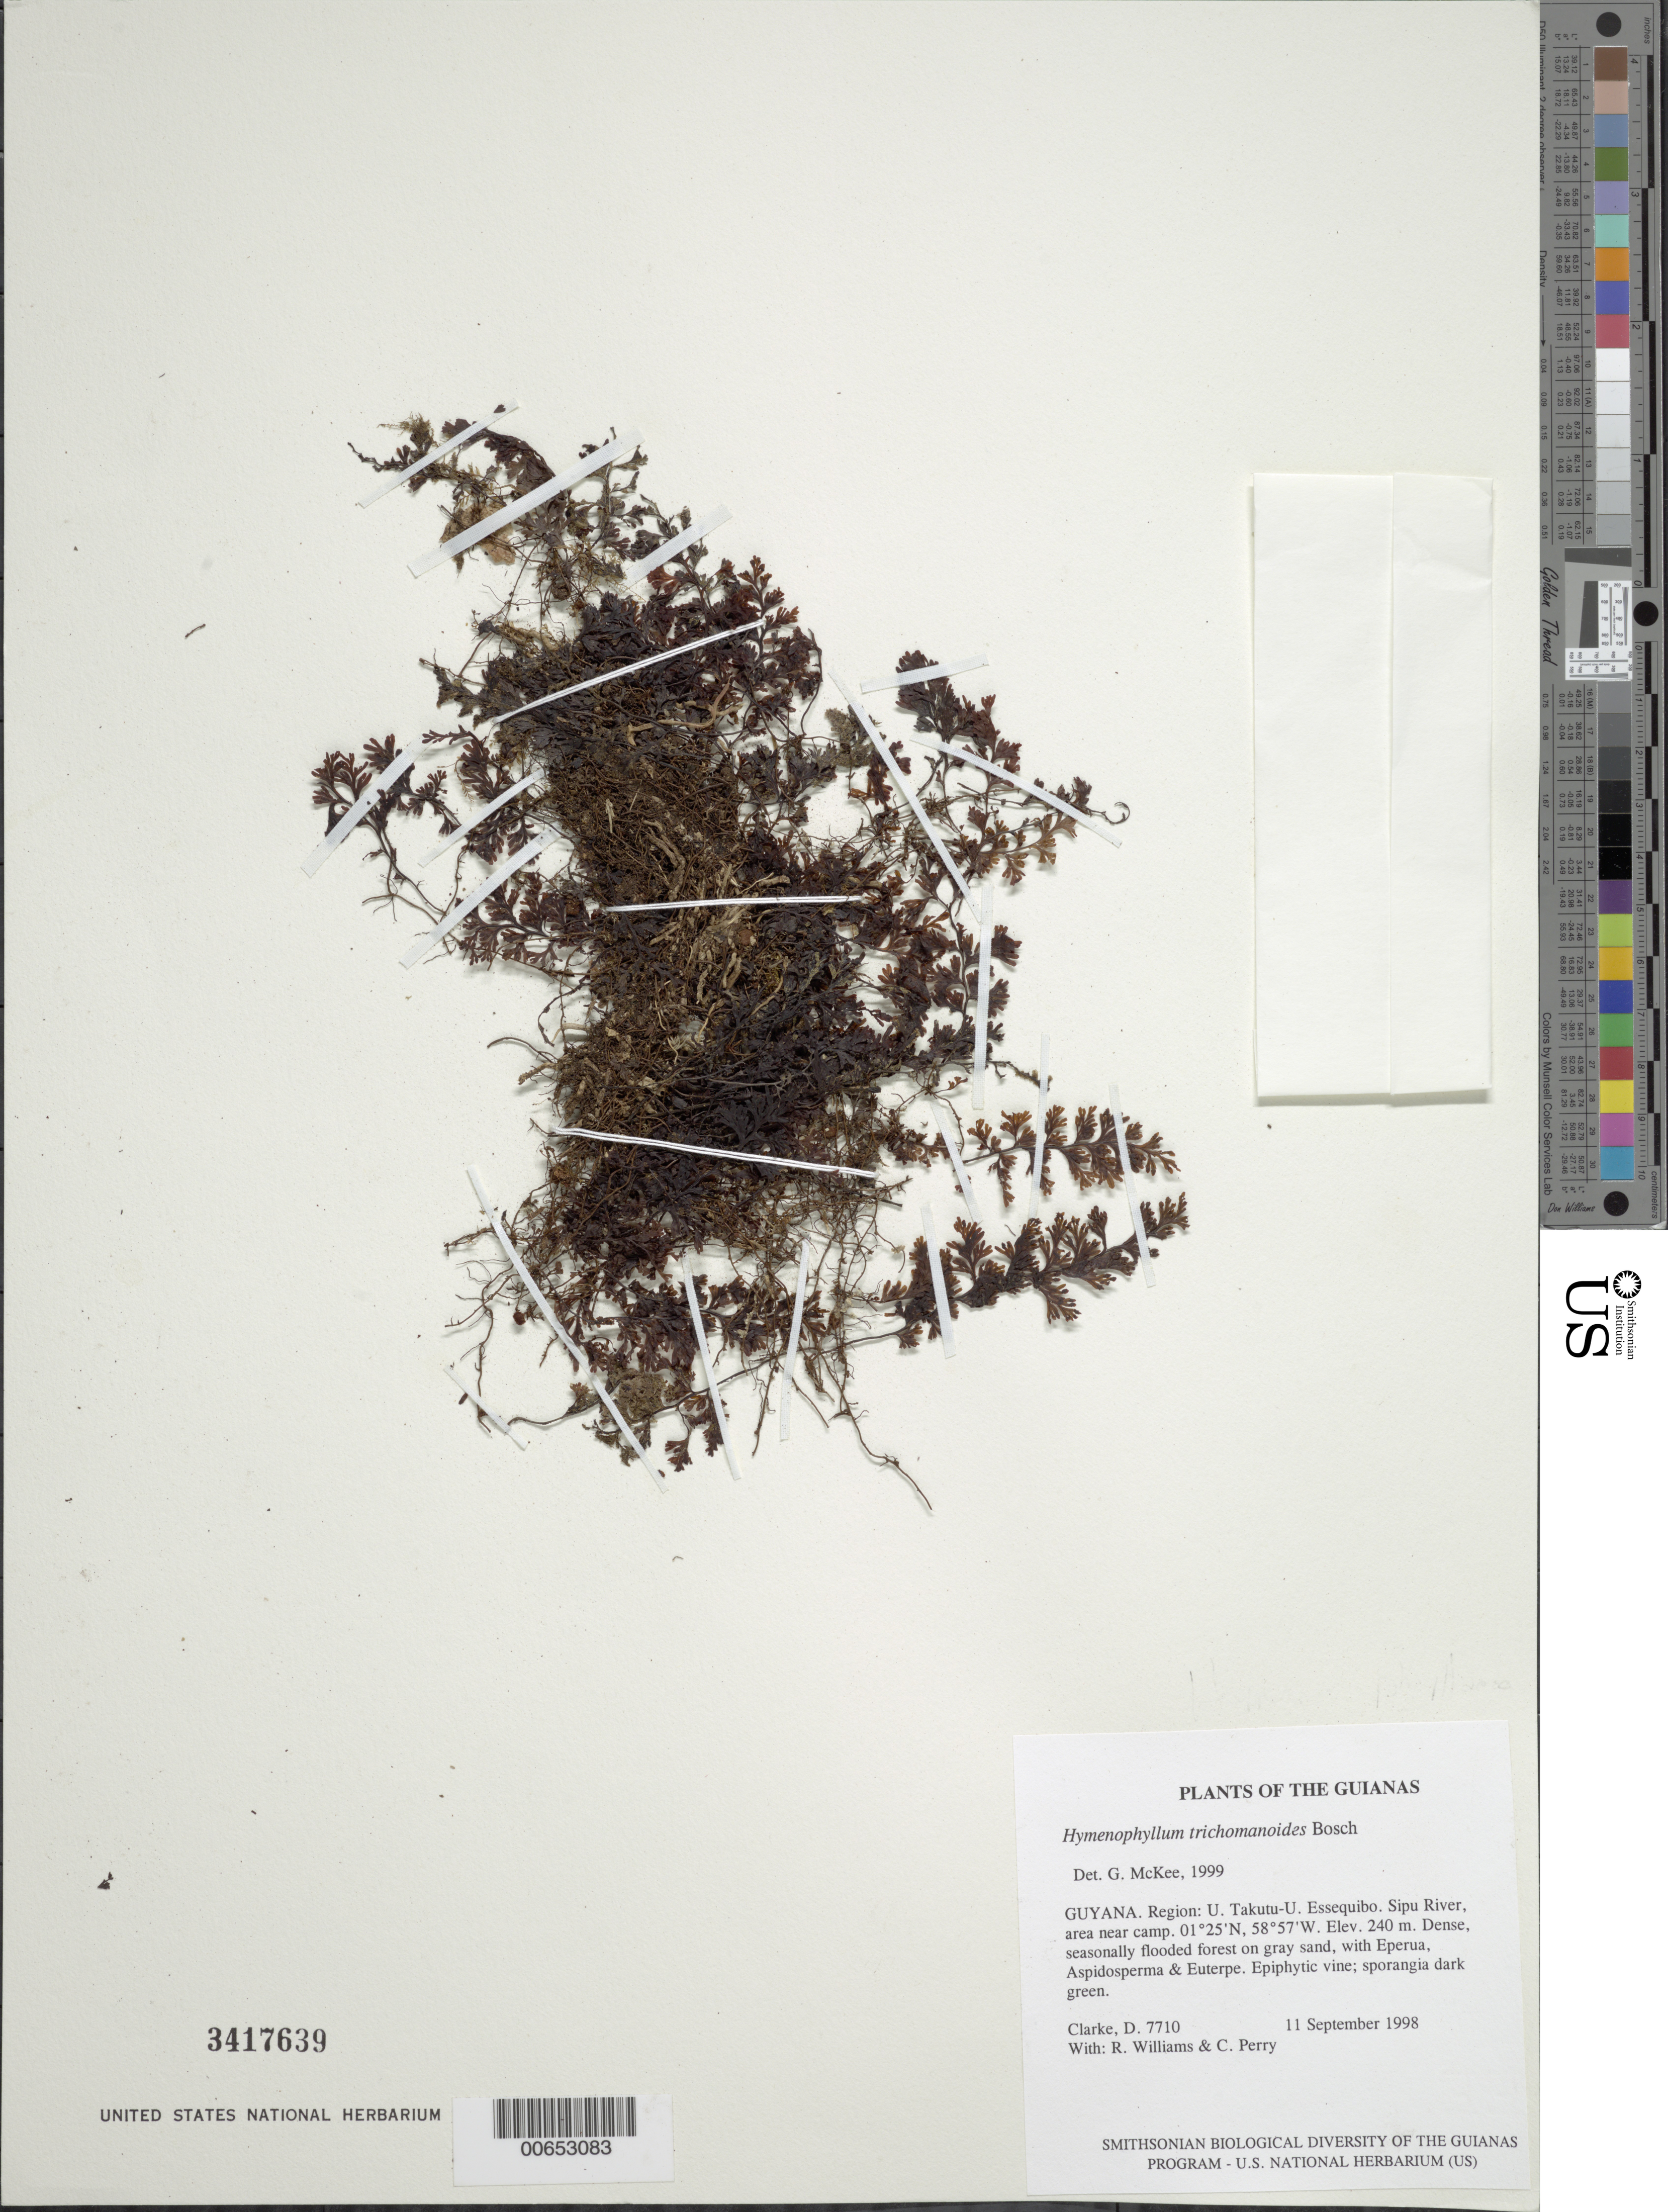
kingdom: Plantae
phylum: Tracheophyta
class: Polypodiopsida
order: Hymenophyllales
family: Hymenophyllaceae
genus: Hymenophyllum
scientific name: Hymenophyllum trichomanoides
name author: Bosch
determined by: McKee, G. S., (US), NMNH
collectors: H. D. Clarke, R. Williams & C. Perry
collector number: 7710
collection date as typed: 11 September 1998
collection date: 1998-09-11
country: Guyana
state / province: U. Takutu-U. Essequibo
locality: Sipu River, area near camp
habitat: Dense, seasonally flooded forest on gray sand, with Eperua, Aspidosperma & Euterpe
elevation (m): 240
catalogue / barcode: US 3417639